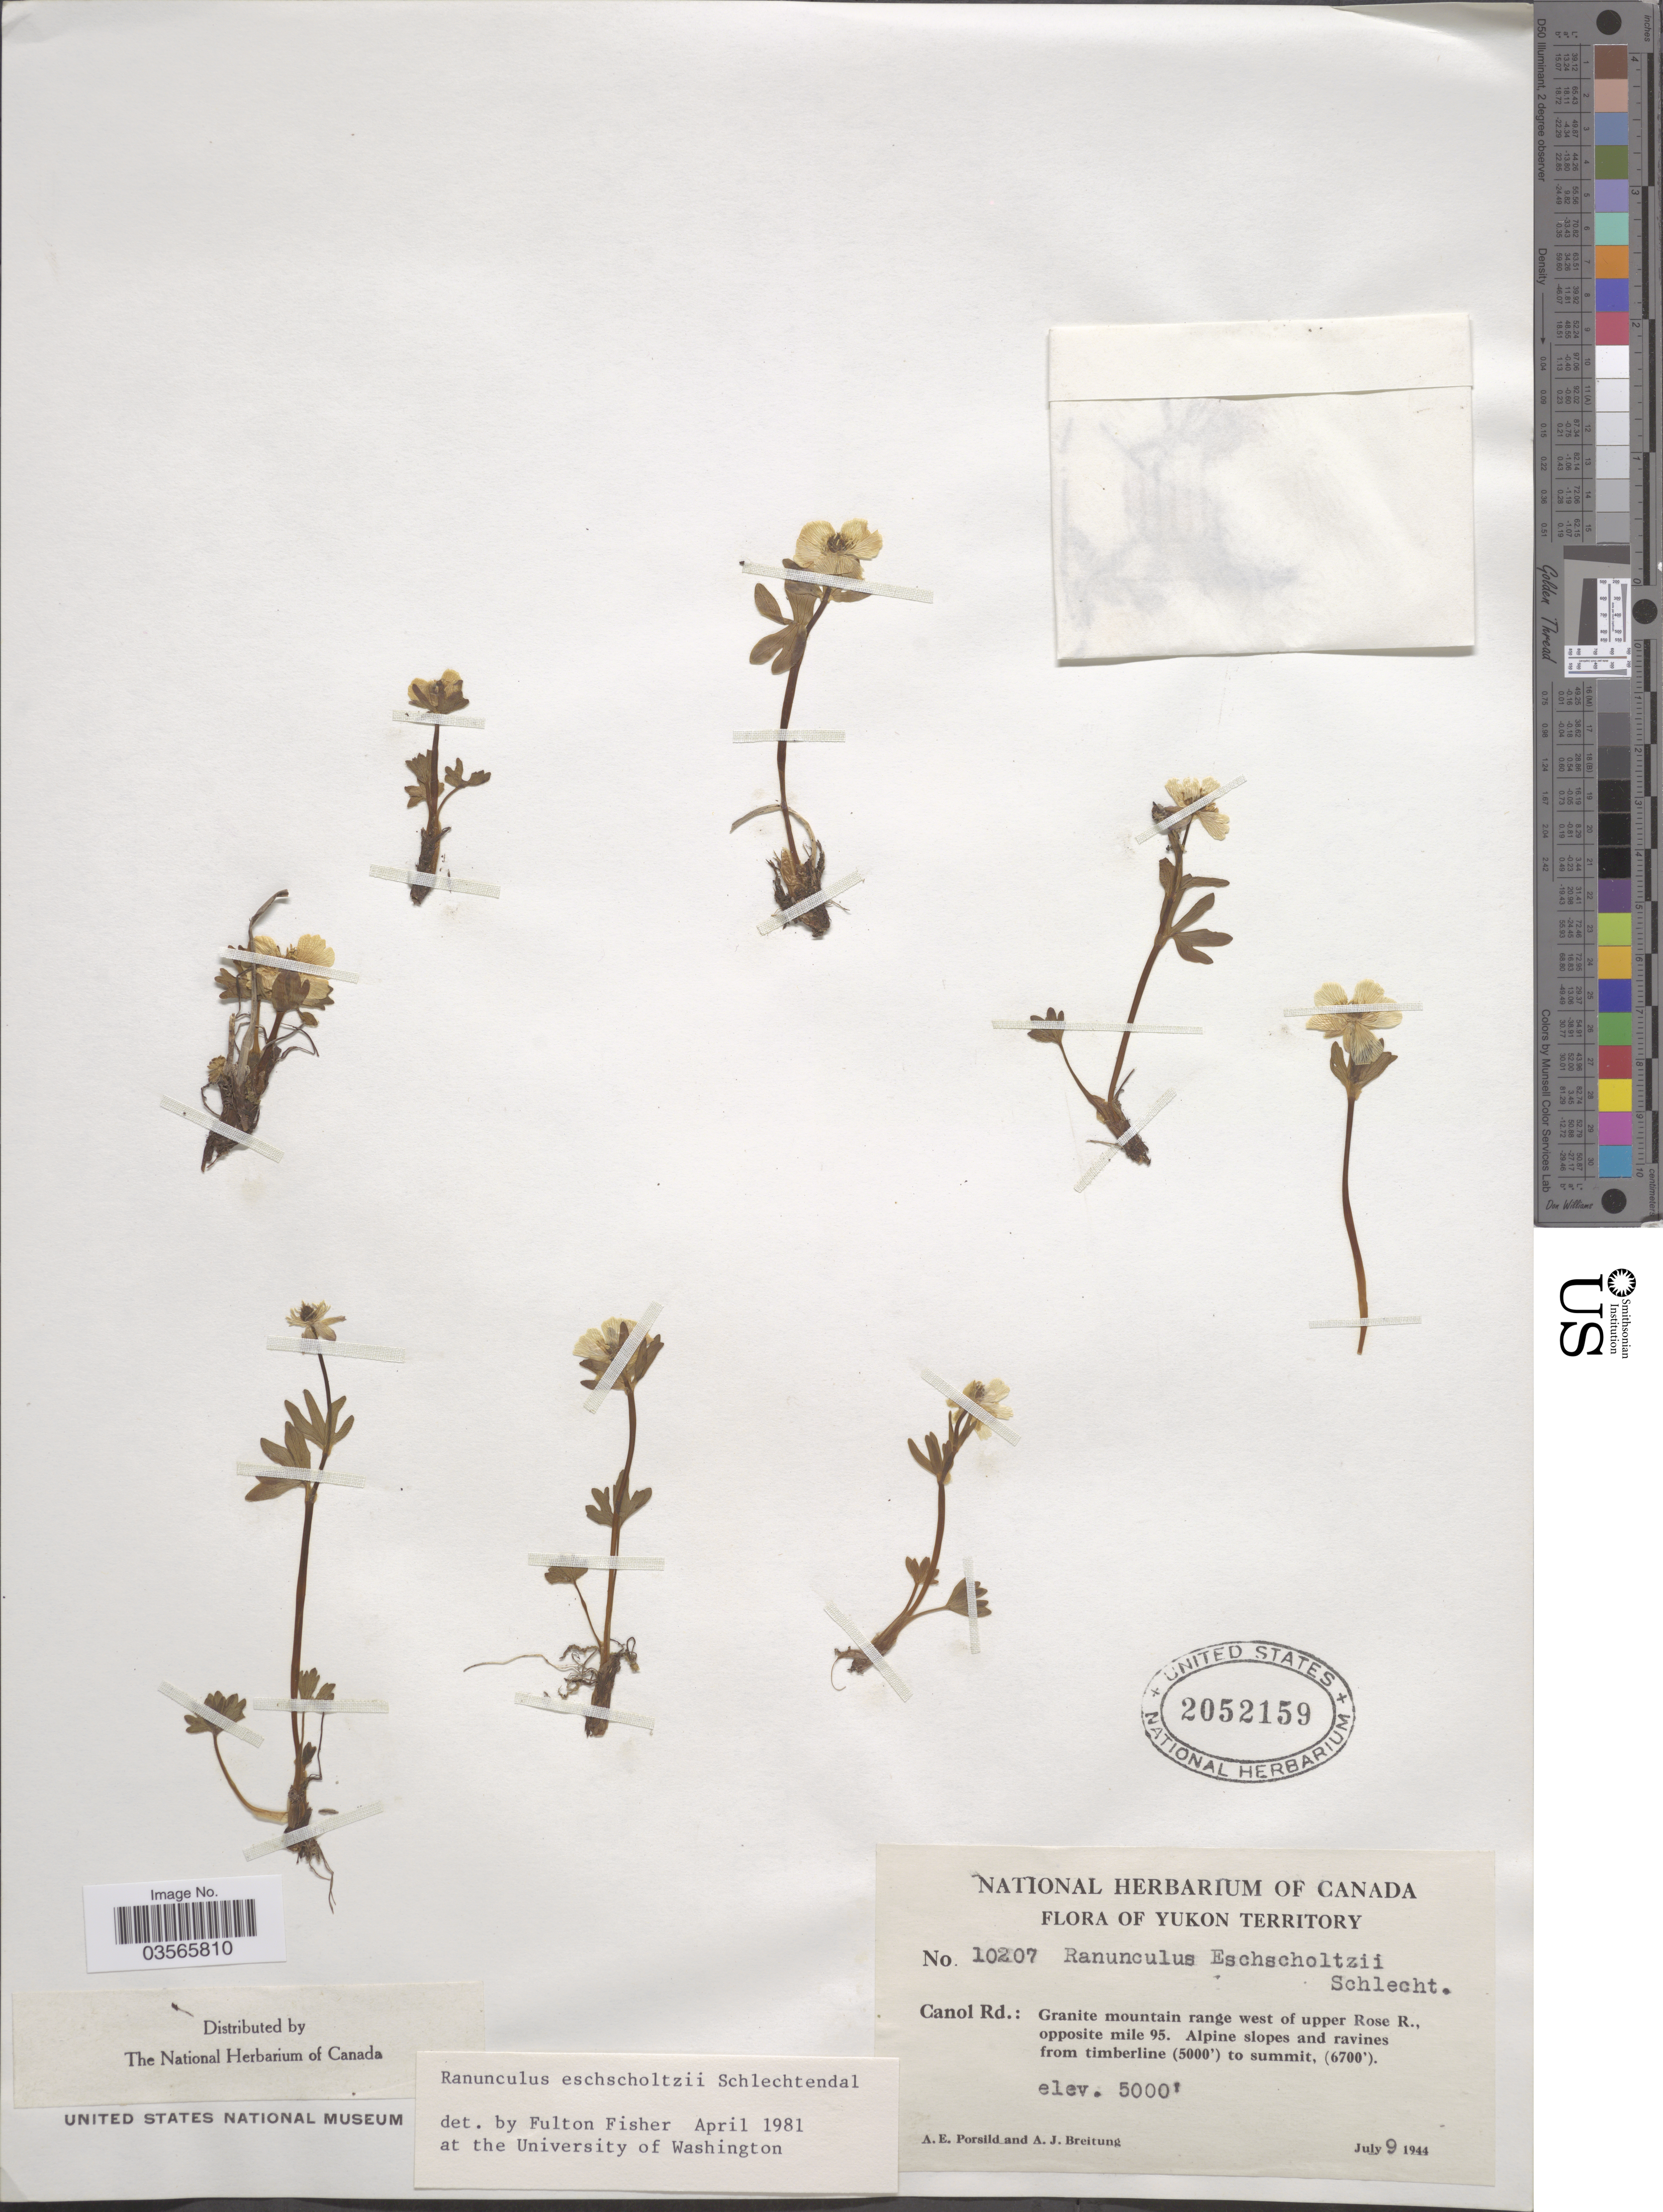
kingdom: Plantae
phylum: Tracheophyta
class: Magnoliopsida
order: Ranunculales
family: Ranunculaceae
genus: Ranunculus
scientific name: Ranunculus eschscholtzii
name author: Schltdl.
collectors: A. E. Porsild & A. Breitung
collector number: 10207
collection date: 1944-07-09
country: Canada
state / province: Yukon Territory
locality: Canol Rd.: Granite mountain range west of upper Rose R., opposite mile 95.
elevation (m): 1524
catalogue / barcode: US 2052159